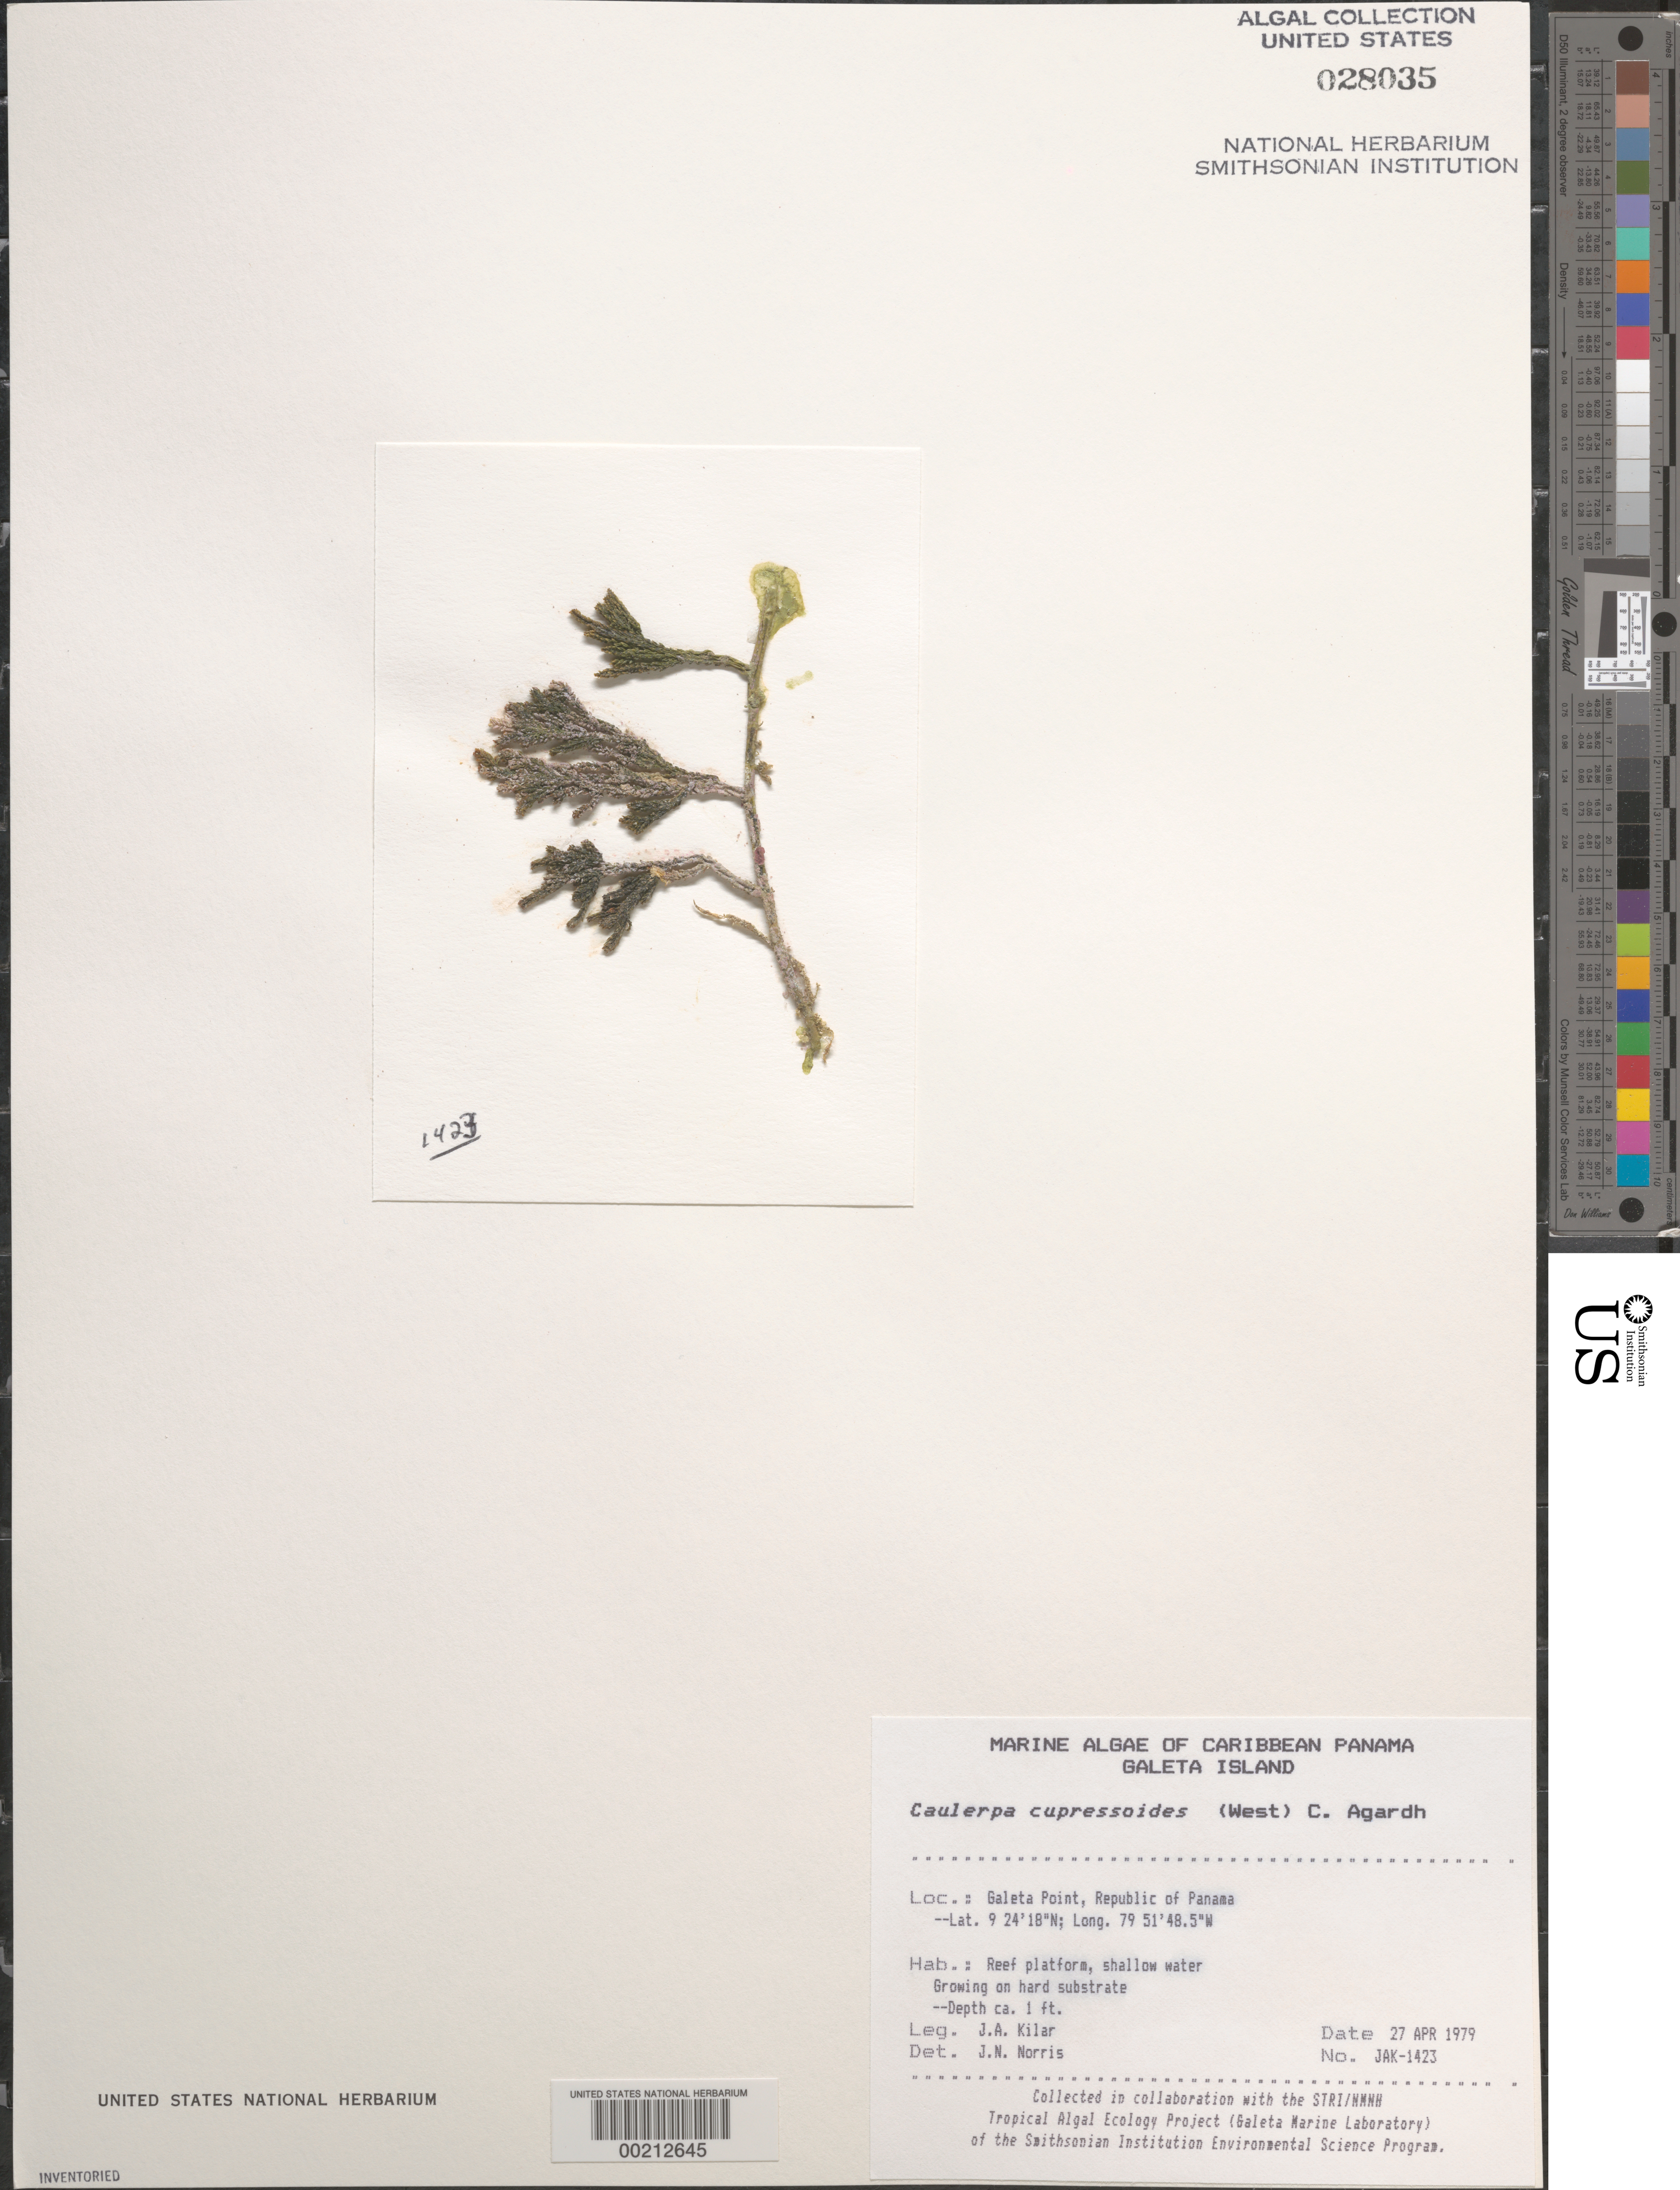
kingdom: Plantae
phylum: Chlorophyta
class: Ulvophyceae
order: Bryopsidales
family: Caulerpaceae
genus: Caulerpa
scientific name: Caulerpa cupressoides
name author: (Vahl) C. Agardh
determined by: Norris, James N.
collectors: J. A. Kilar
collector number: JAK-1423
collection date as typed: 27 Apr 1979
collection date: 1979-04-27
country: Panama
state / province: Colón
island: Galeta Island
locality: Galeta Point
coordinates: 9 24' 18" N, 79 51' 48.5" W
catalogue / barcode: US 28035